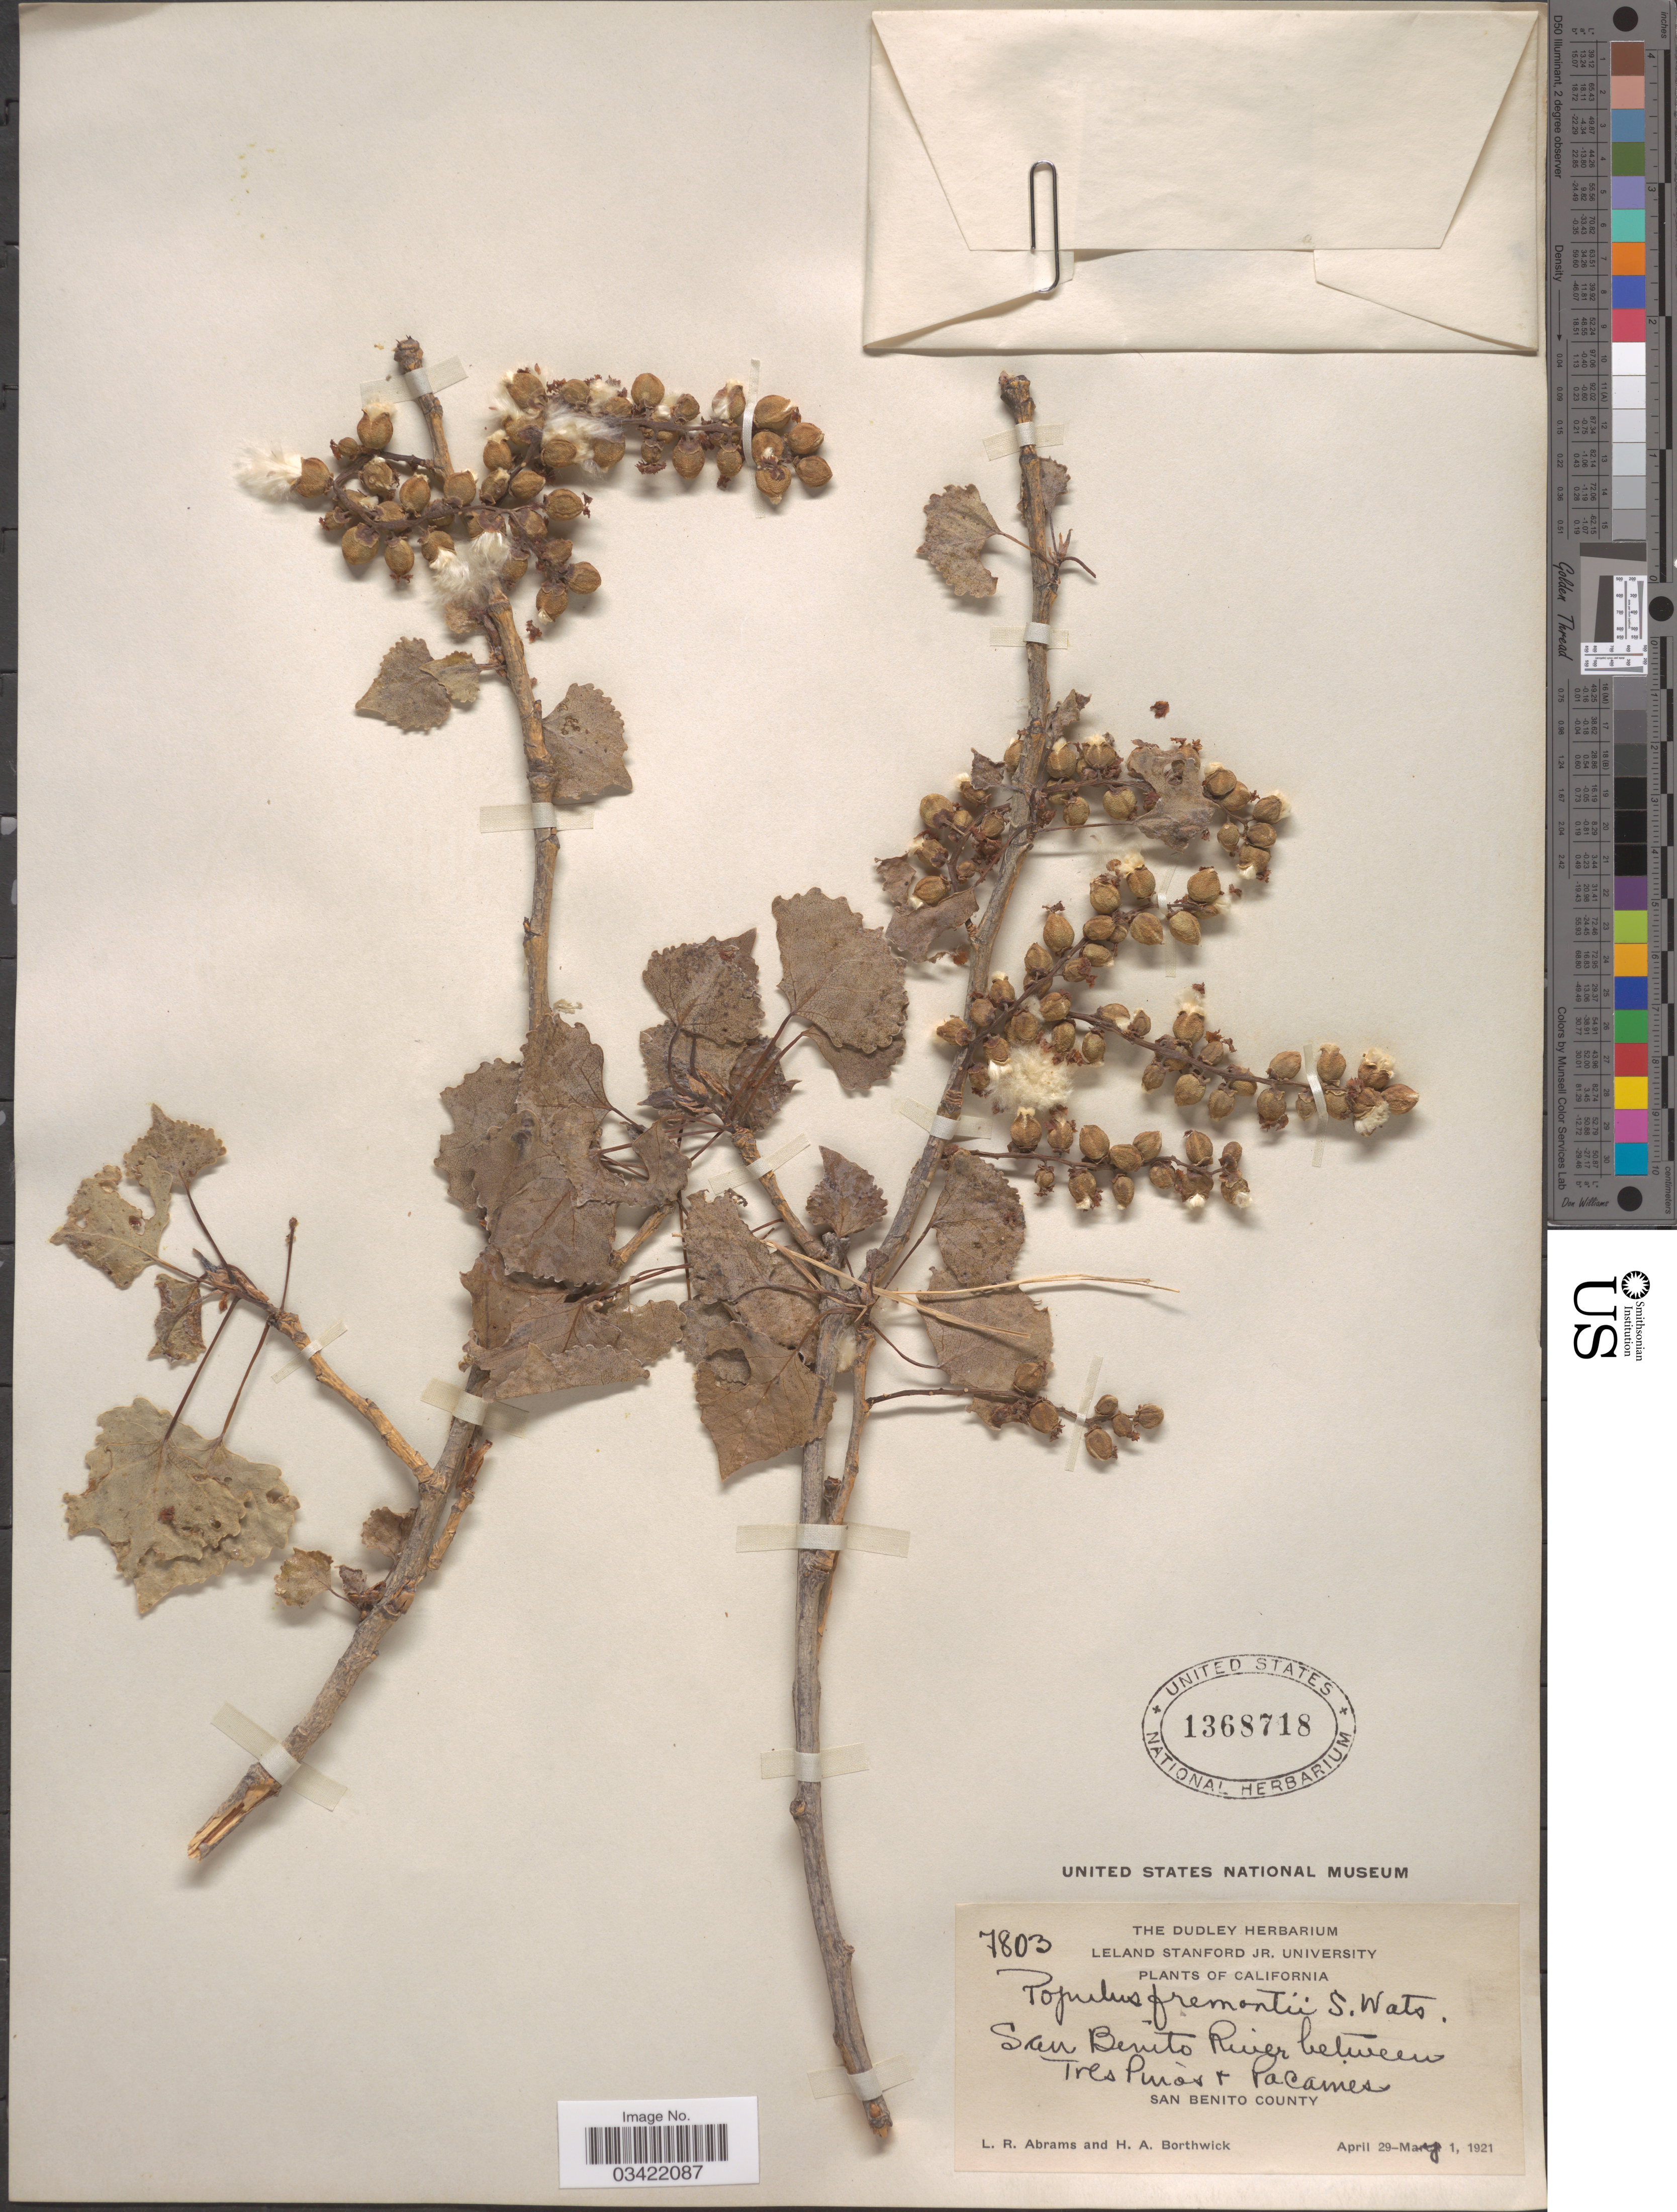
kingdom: Plantae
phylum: Tracheophyta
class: Magnoliopsida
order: Malpighiales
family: Salicaceae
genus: Populus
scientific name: Populus fremontii subsp. fremontii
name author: S. Watson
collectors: L. Abrams & H. Borthwick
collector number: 7803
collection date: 1921-04-29/1921-05-01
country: United States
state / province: California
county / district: San Benito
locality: San Benito River between Tres Pinos & Pacames. San Benito County.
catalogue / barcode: US 1368718